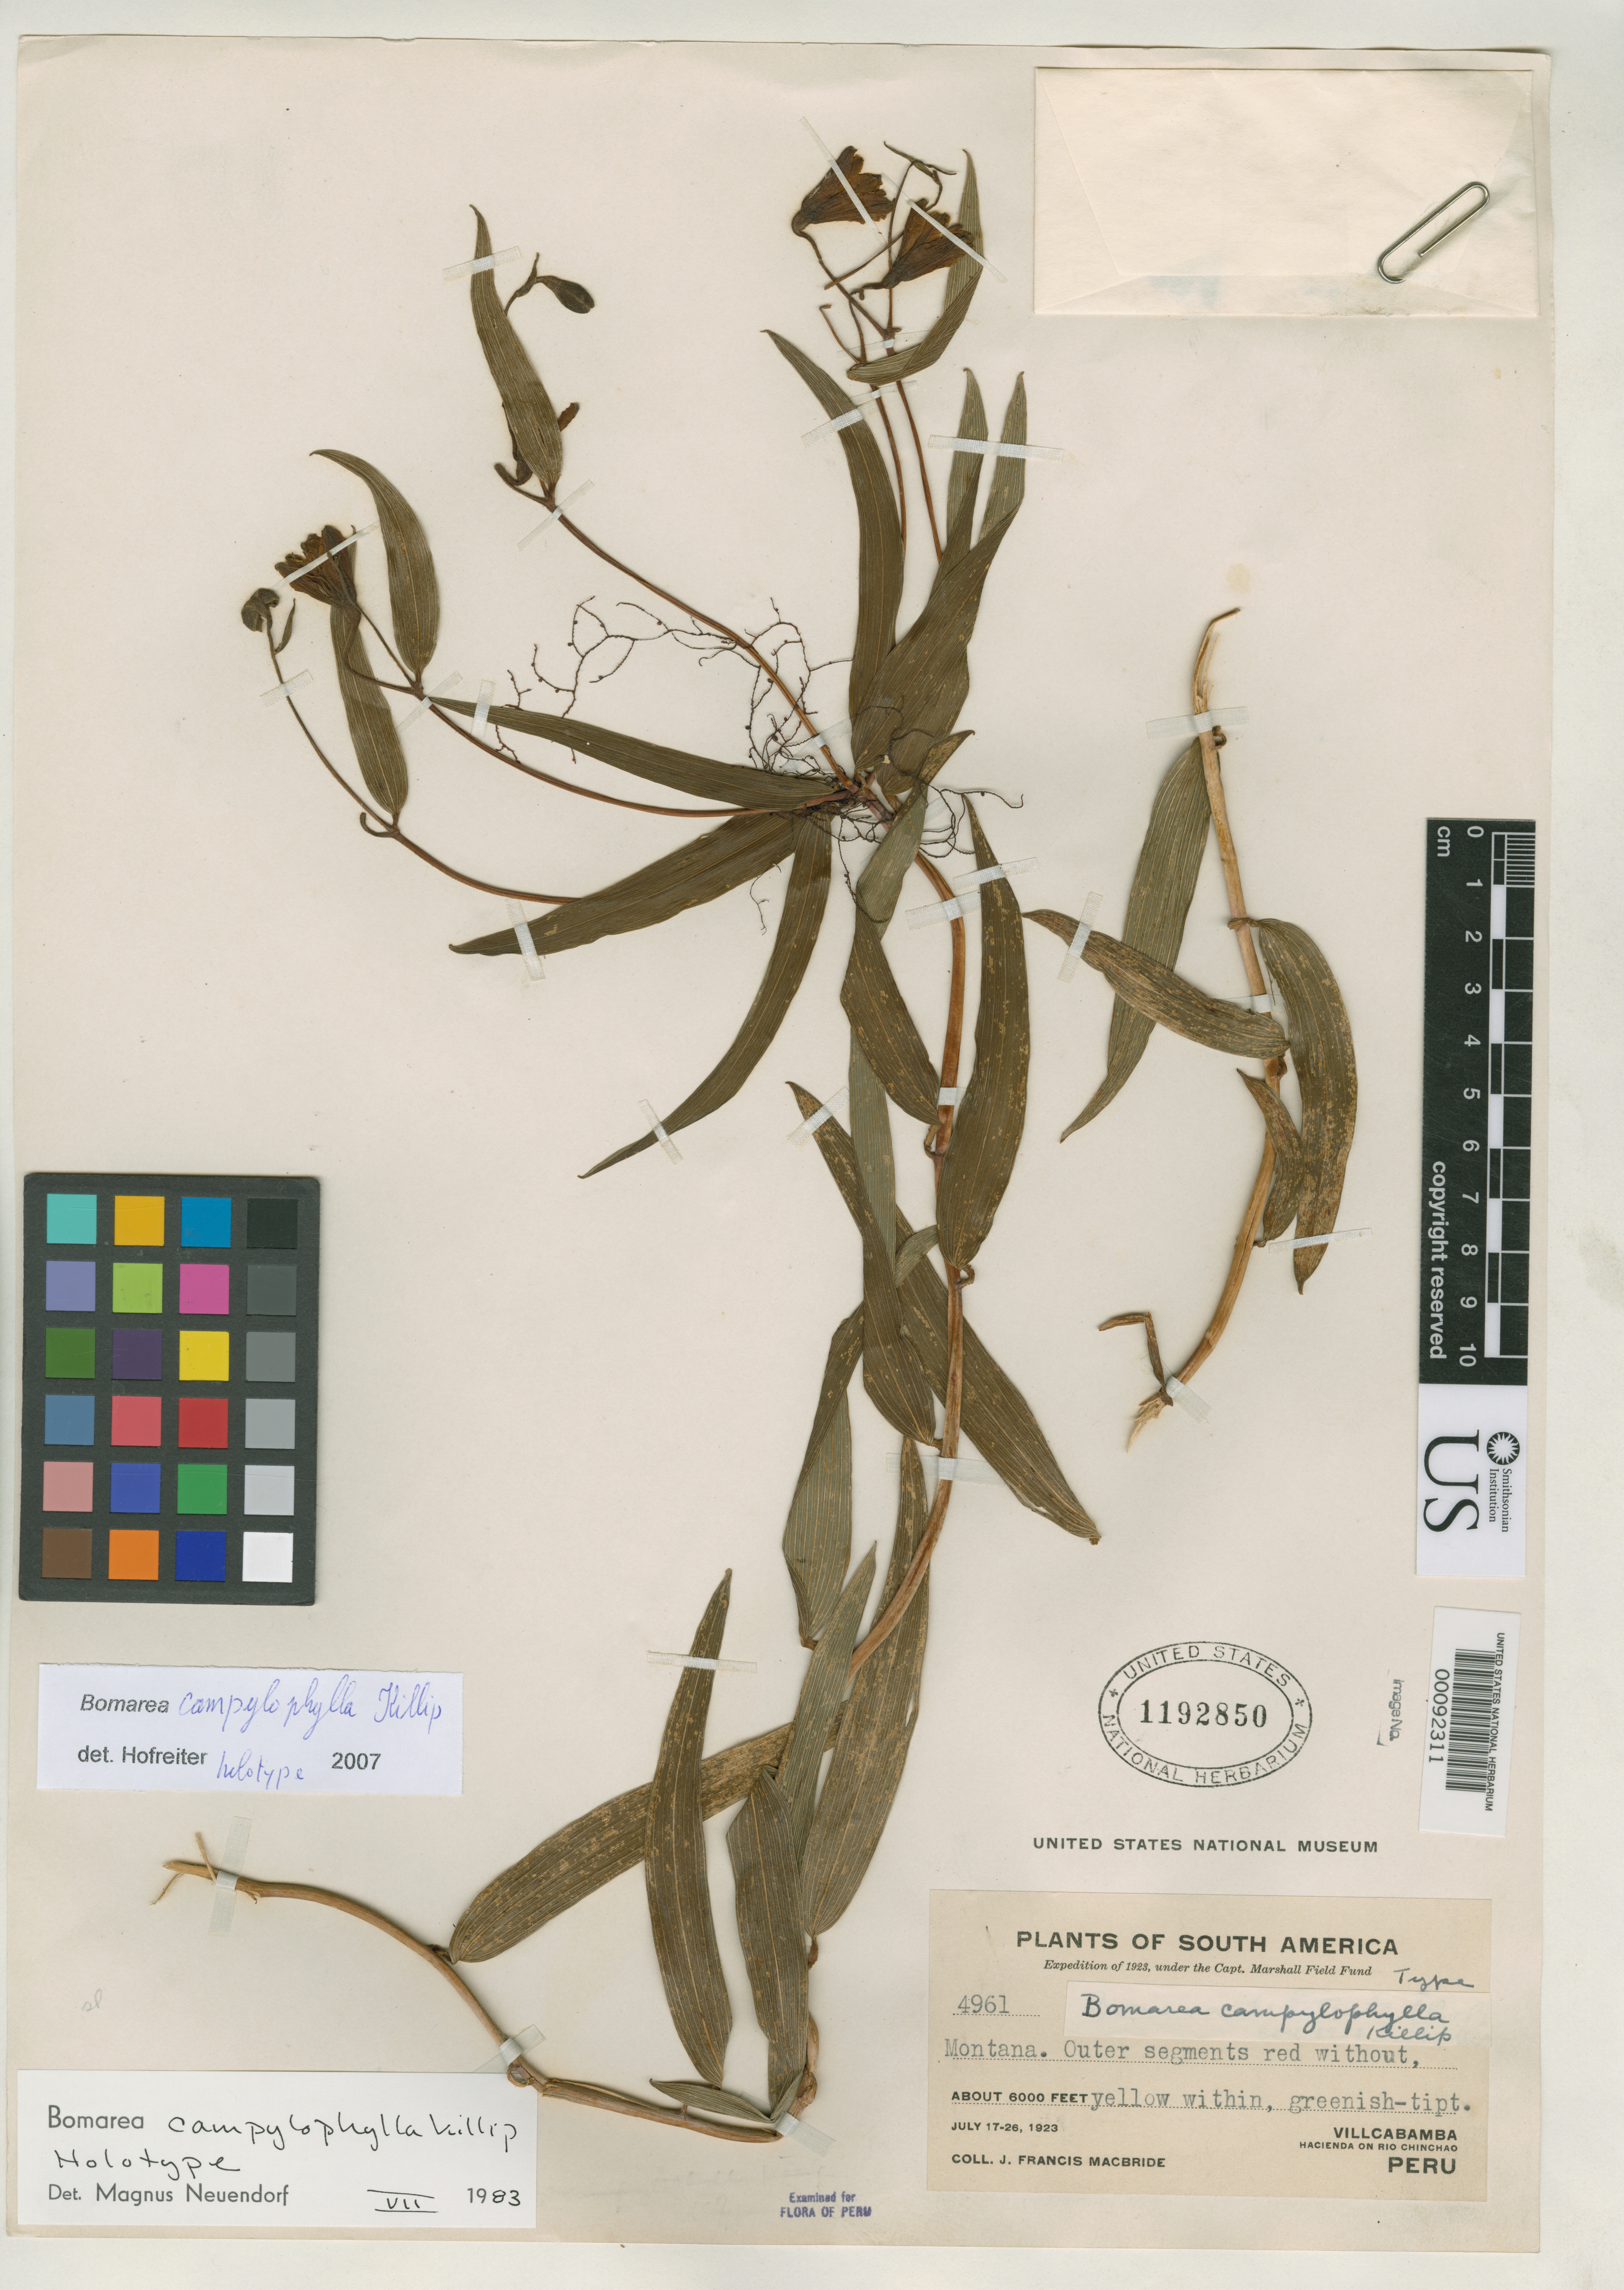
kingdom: Plantae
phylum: Tracheophyta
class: Liliopsida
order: Liliales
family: Alstroemeriaceae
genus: Bomarea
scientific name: Bomarea campylophylla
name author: Killip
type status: Holotype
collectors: J. F. Macbride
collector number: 4961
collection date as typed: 17 Jul 1923 to 26 Jul 1923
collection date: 1923-07-17/1923-07-26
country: Peru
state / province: Huánuco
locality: Villcabamba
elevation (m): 1800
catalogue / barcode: US 1192850